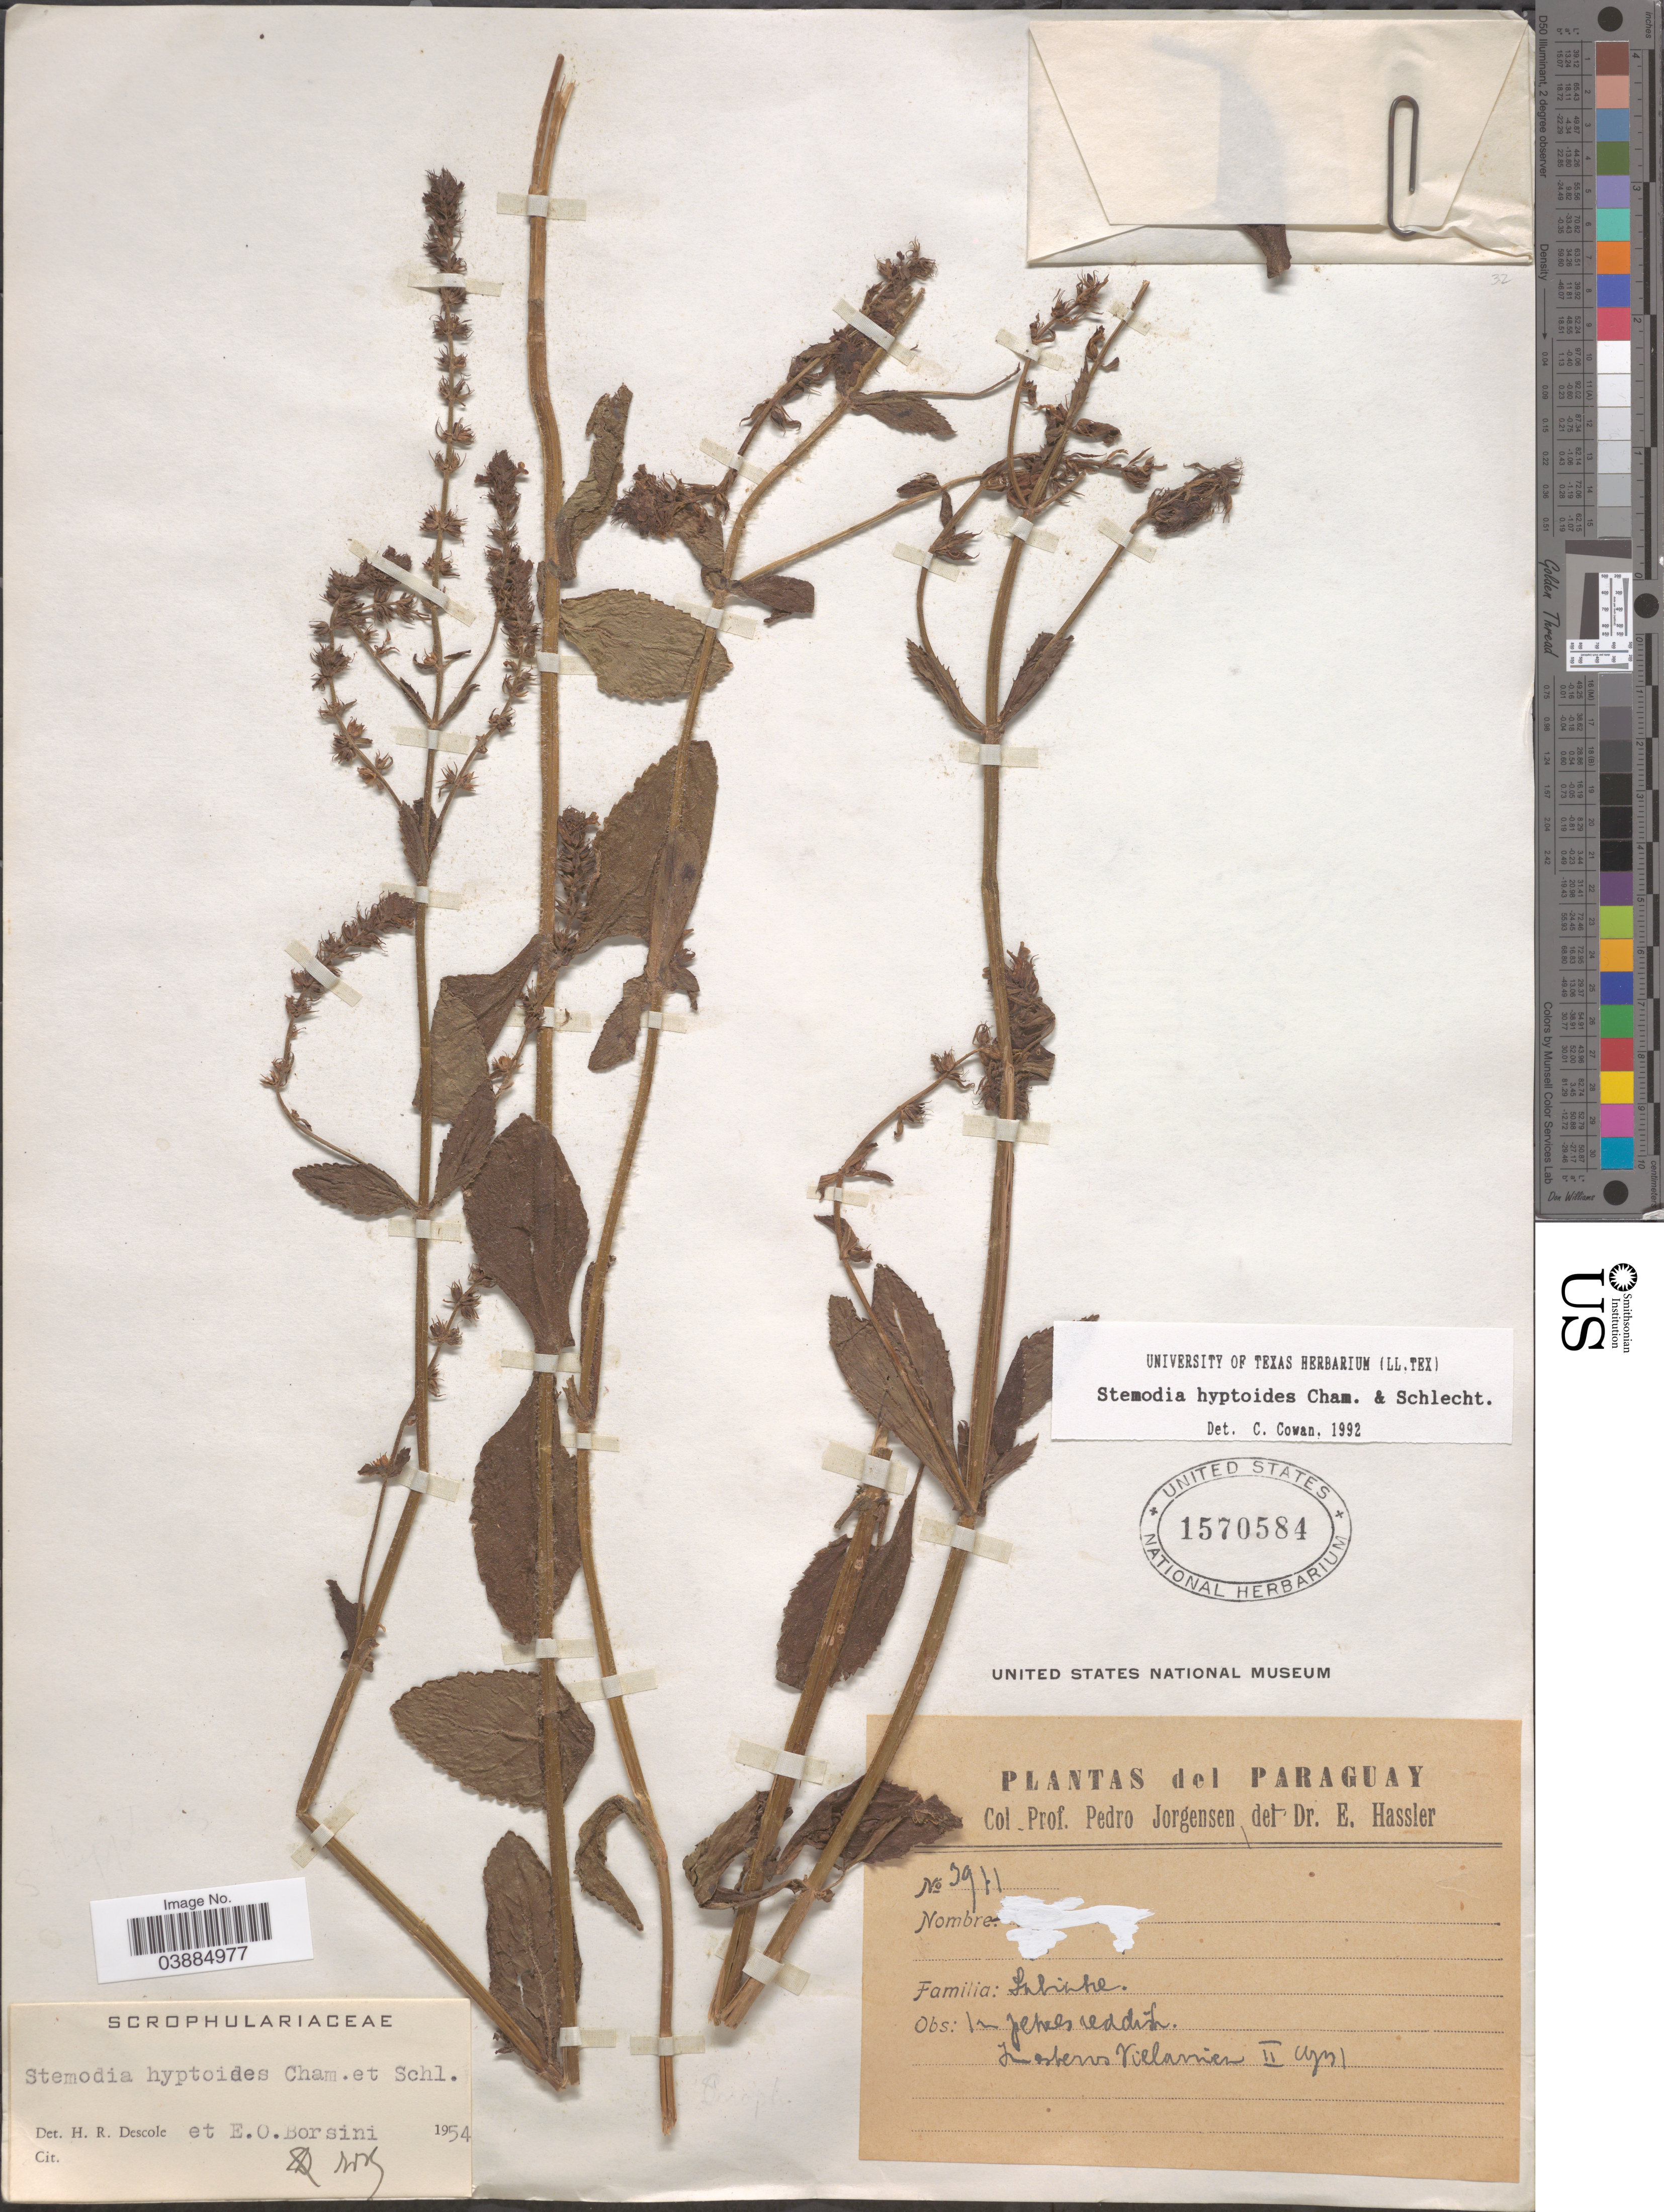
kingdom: Plantae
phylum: Tracheophyta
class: Magnoliopsida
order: Lamiales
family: Plantaginaceae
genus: Stemodia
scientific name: Stemodia hyptoides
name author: Cham. & Schltdl.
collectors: P. Jorgenson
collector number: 3911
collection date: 1931-02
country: Paraguay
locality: In esterros Villarrica.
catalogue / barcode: US 1570584